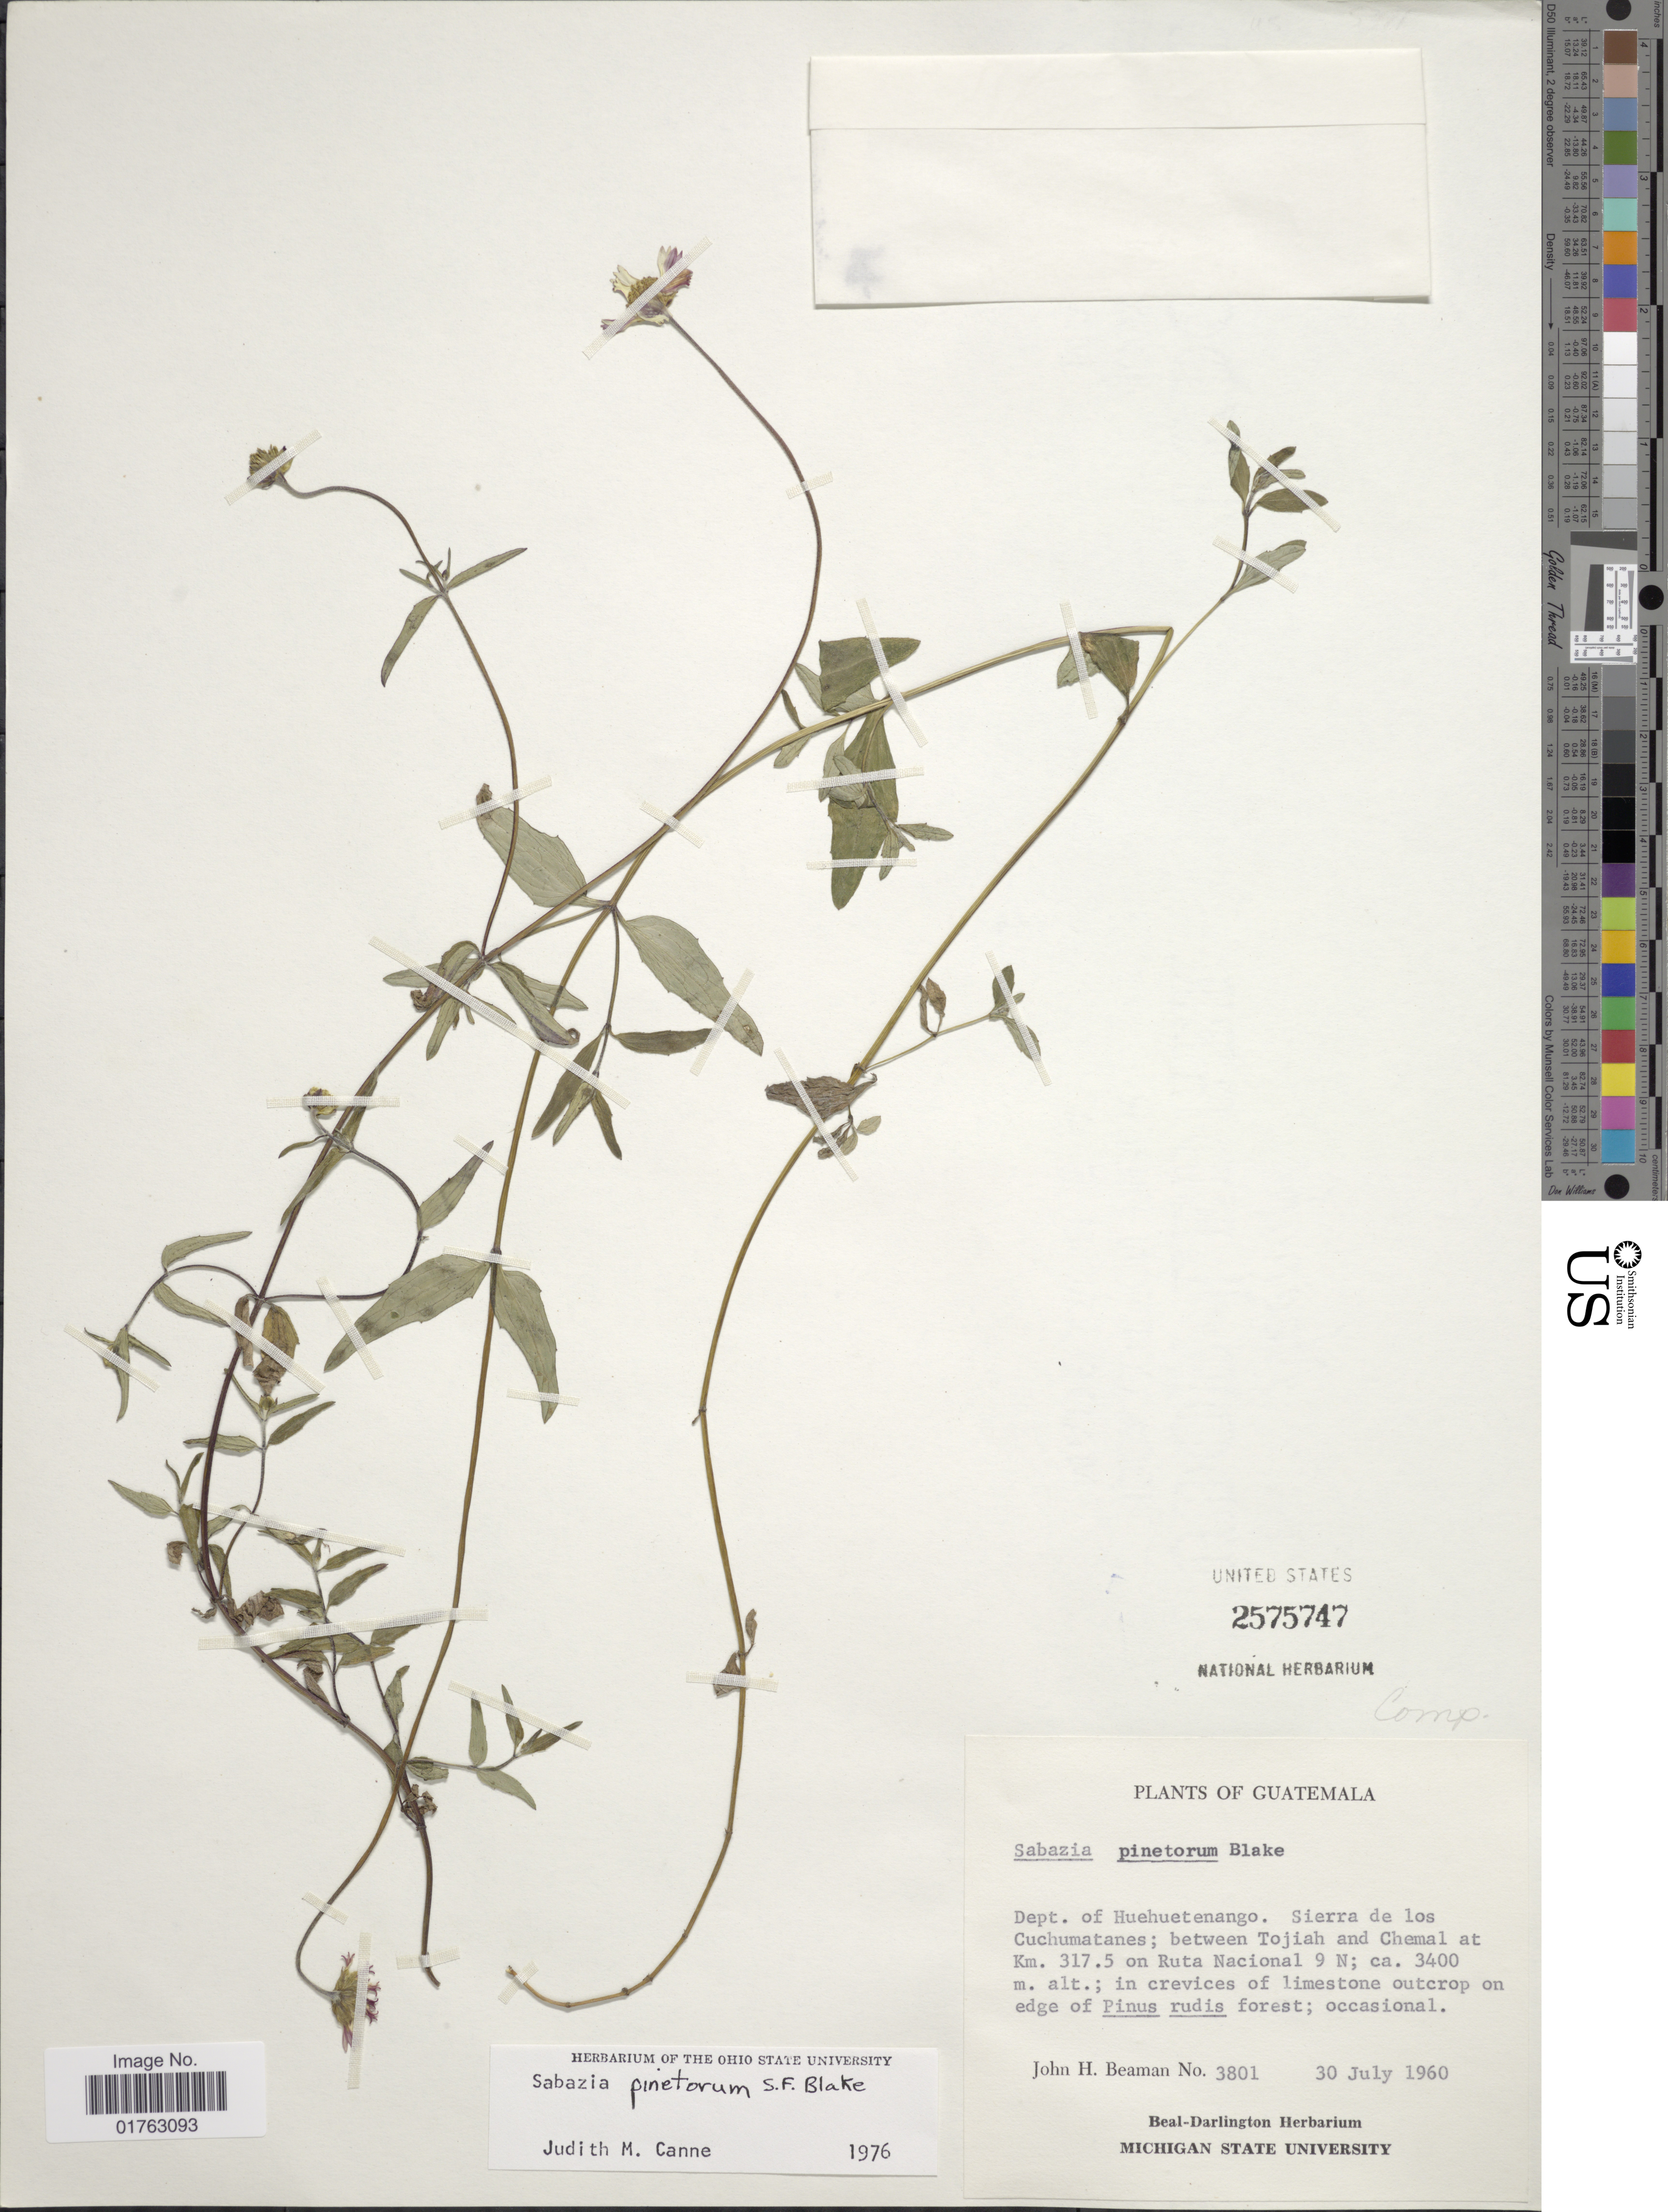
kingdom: Plantae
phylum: Tracheophyta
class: Magnoliopsida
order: Asterales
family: Asteraceae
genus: Sabazia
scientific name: Sabazia pinetorum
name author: S.F. Blake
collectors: J. H. Beaman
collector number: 3801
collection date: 1960-07-30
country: Guatemala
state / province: Huehuetenango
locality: Dept. Huehuetenango: Sierra de los Cuchumatantes, between Tojiah & Chemalon at Km 317.5 on Ruta Nacional 9N between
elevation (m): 3400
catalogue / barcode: US 2575747